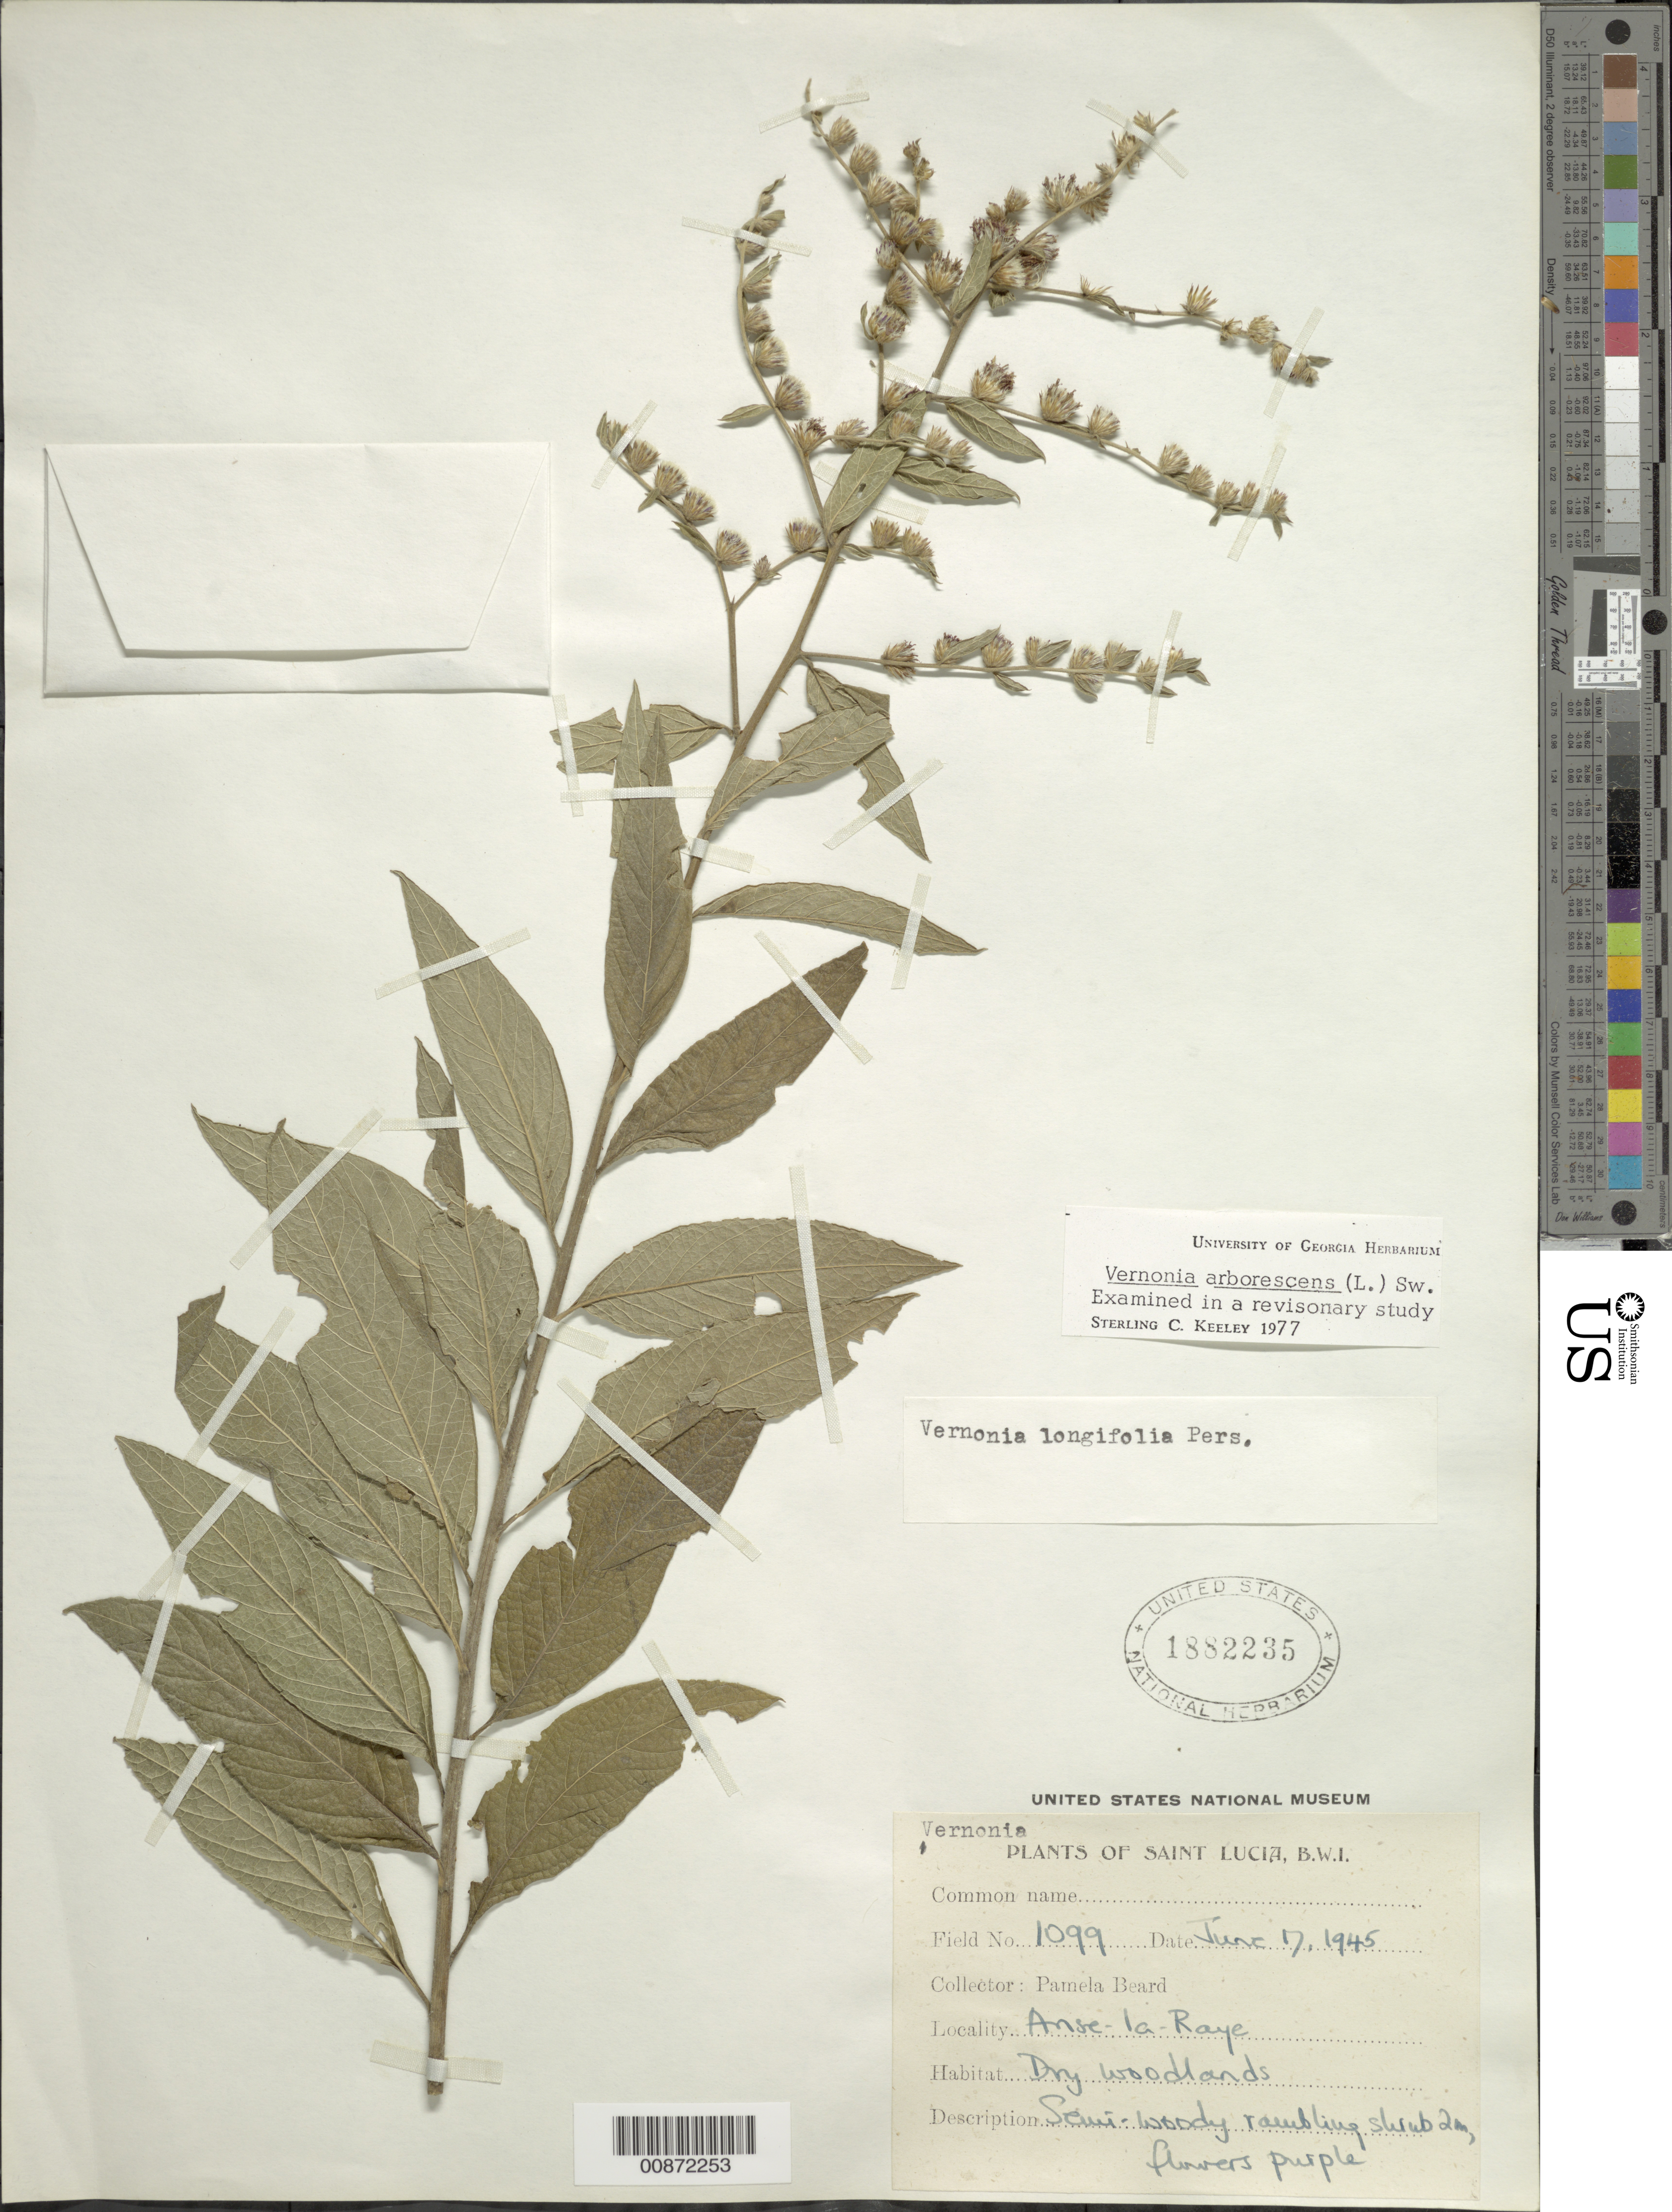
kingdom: Plantae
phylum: Tracheophyta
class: Magnoliopsida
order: Asterales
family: Asteraceae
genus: Vernonia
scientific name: Vernonia arborescens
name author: (L.) Sw.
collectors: P. Beard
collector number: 1099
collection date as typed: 07 Jun 1945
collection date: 1945-06-07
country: St. Lucia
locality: Anse-la-Raye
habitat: Dry woodlands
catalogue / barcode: US 1882235